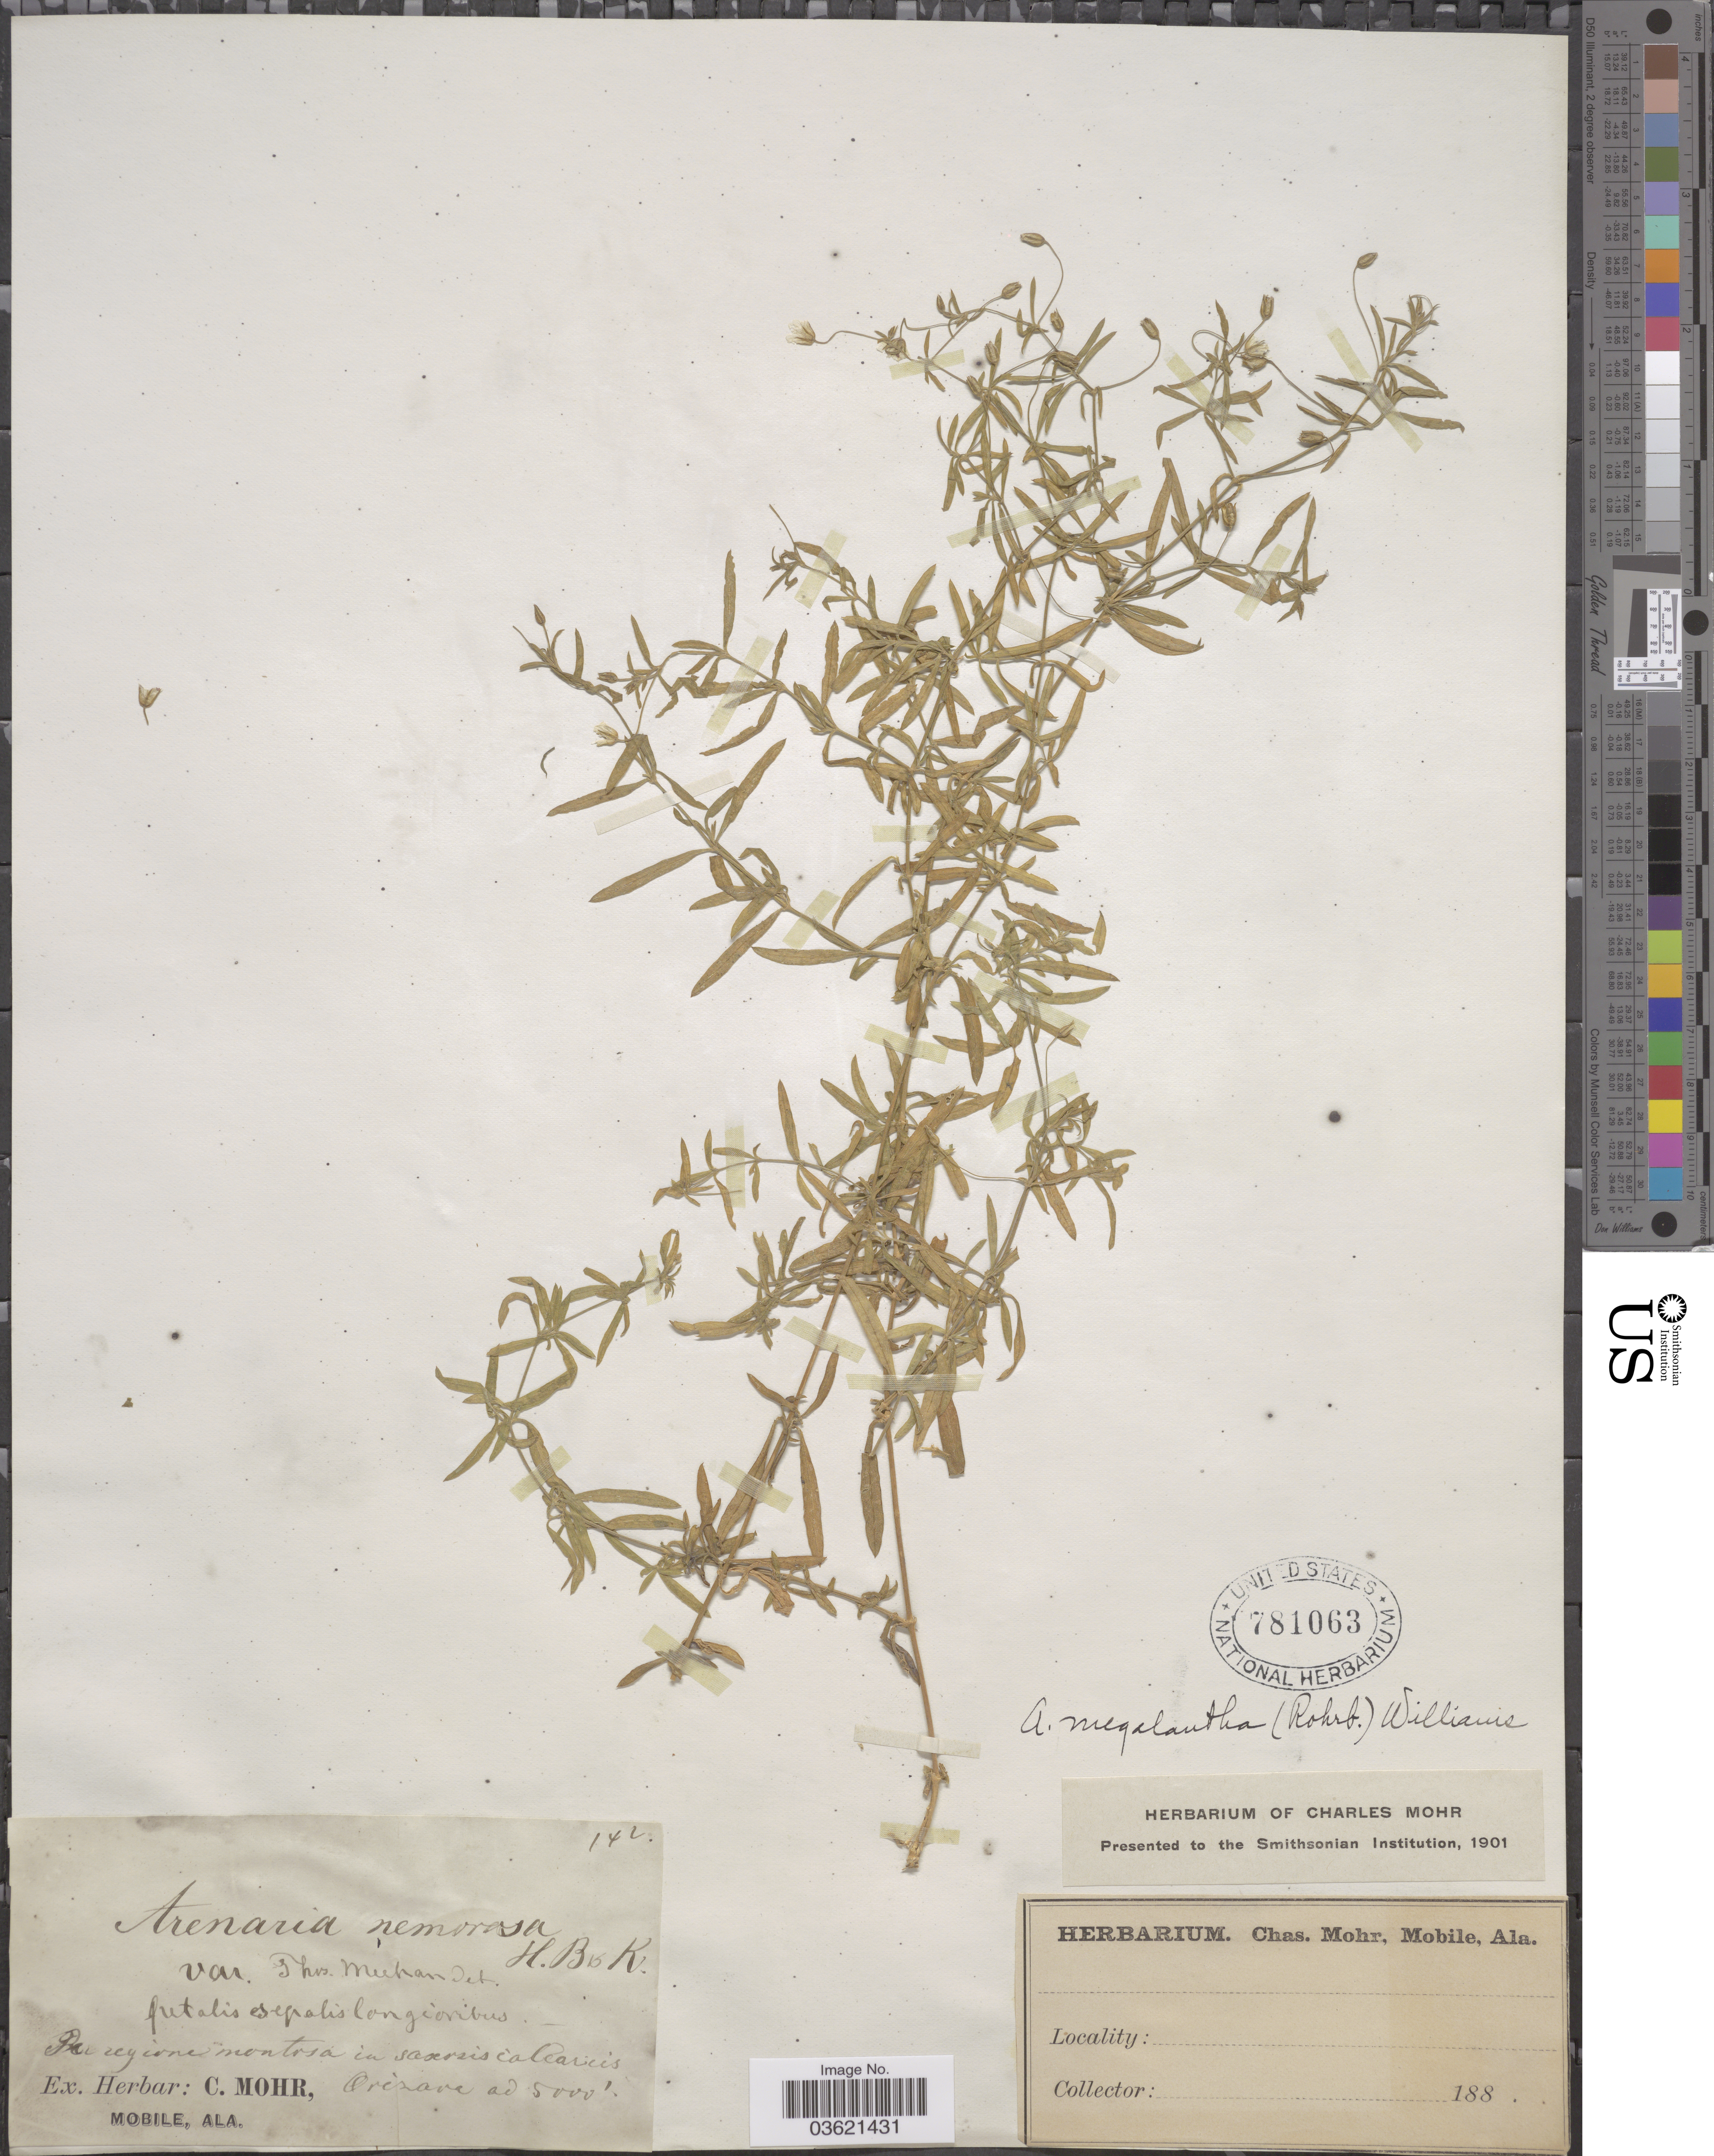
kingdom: Plantae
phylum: Tracheophyta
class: Magnoliopsida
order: Caryophyllales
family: Caryophyllaceae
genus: Arenaria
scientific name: Arenaria guatemalensis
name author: Standl. ex Steyerm.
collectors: ex herb. C. Mohr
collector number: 142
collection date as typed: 188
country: Mexico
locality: Orizava.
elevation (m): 1524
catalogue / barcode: US 781063